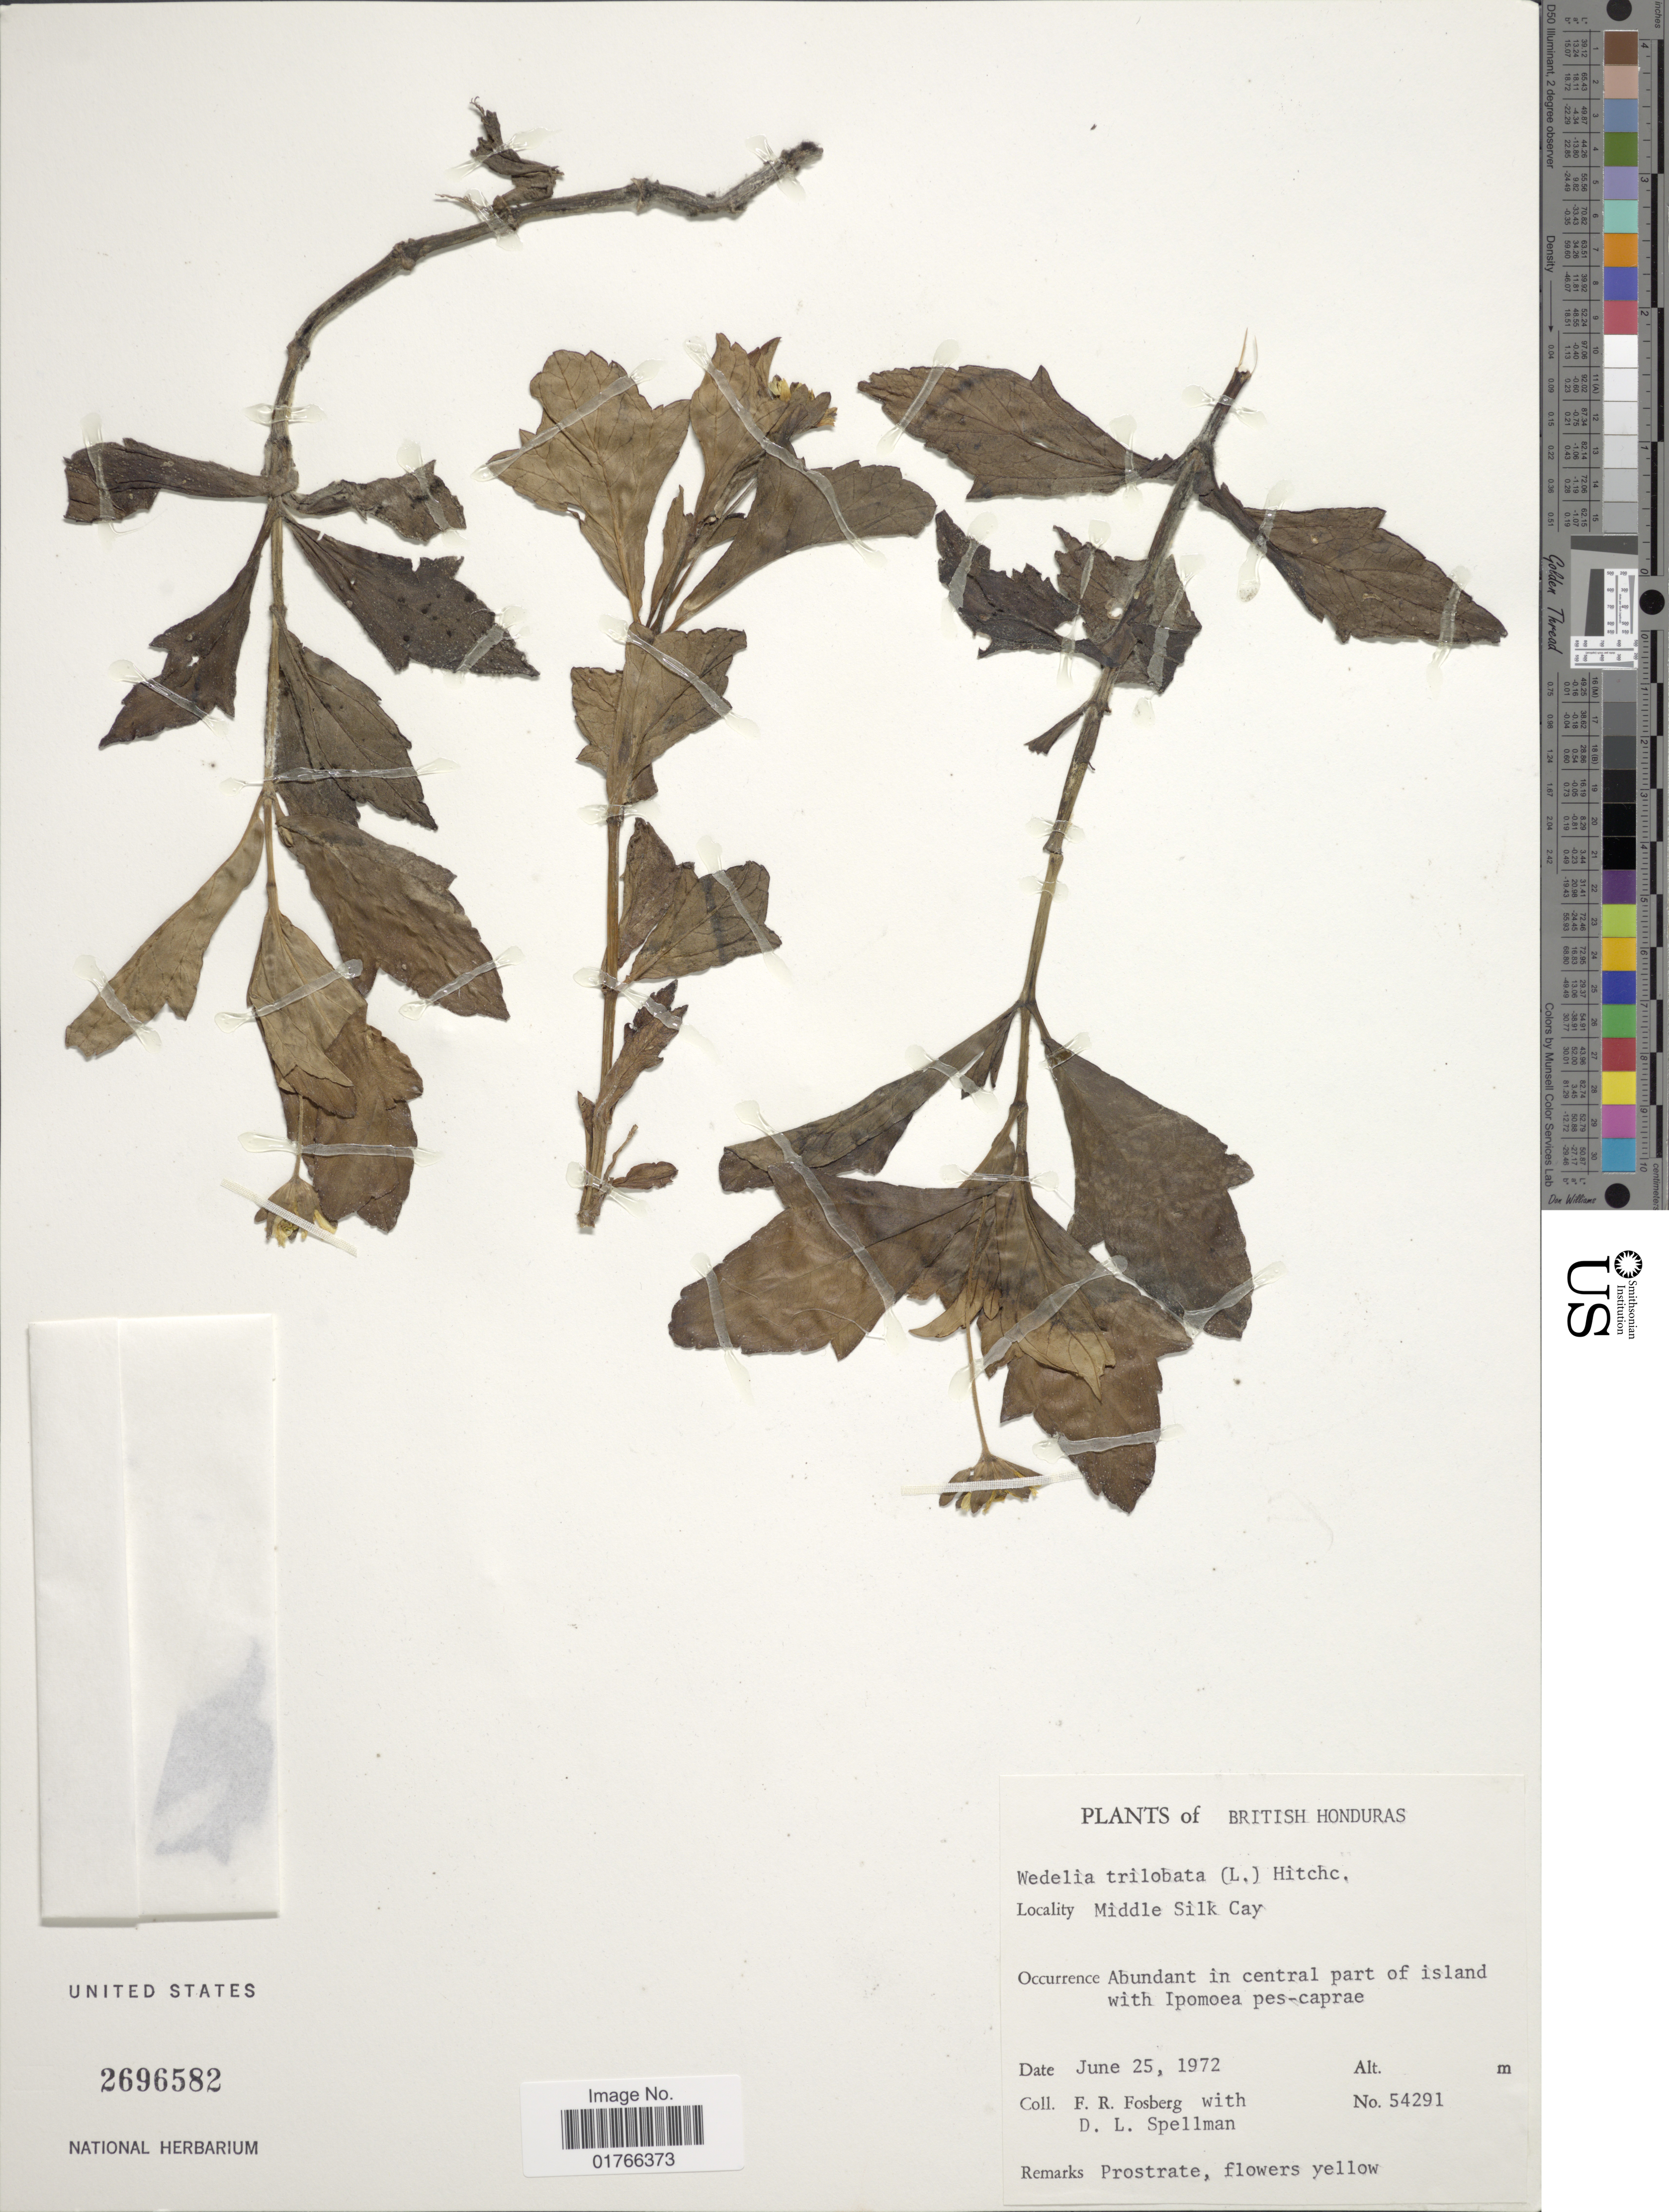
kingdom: Plantae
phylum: Tracheophyta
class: Magnoliopsida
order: Asterales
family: Asteraceae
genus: Sphagneticola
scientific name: Sphagneticola trilobata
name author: (L.) Pruski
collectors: F. R. Fosberg & D. L. Spellman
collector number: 54291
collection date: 1972-06-25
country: Belize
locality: British Honduras, Middle Silk Cay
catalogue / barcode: US 2696582